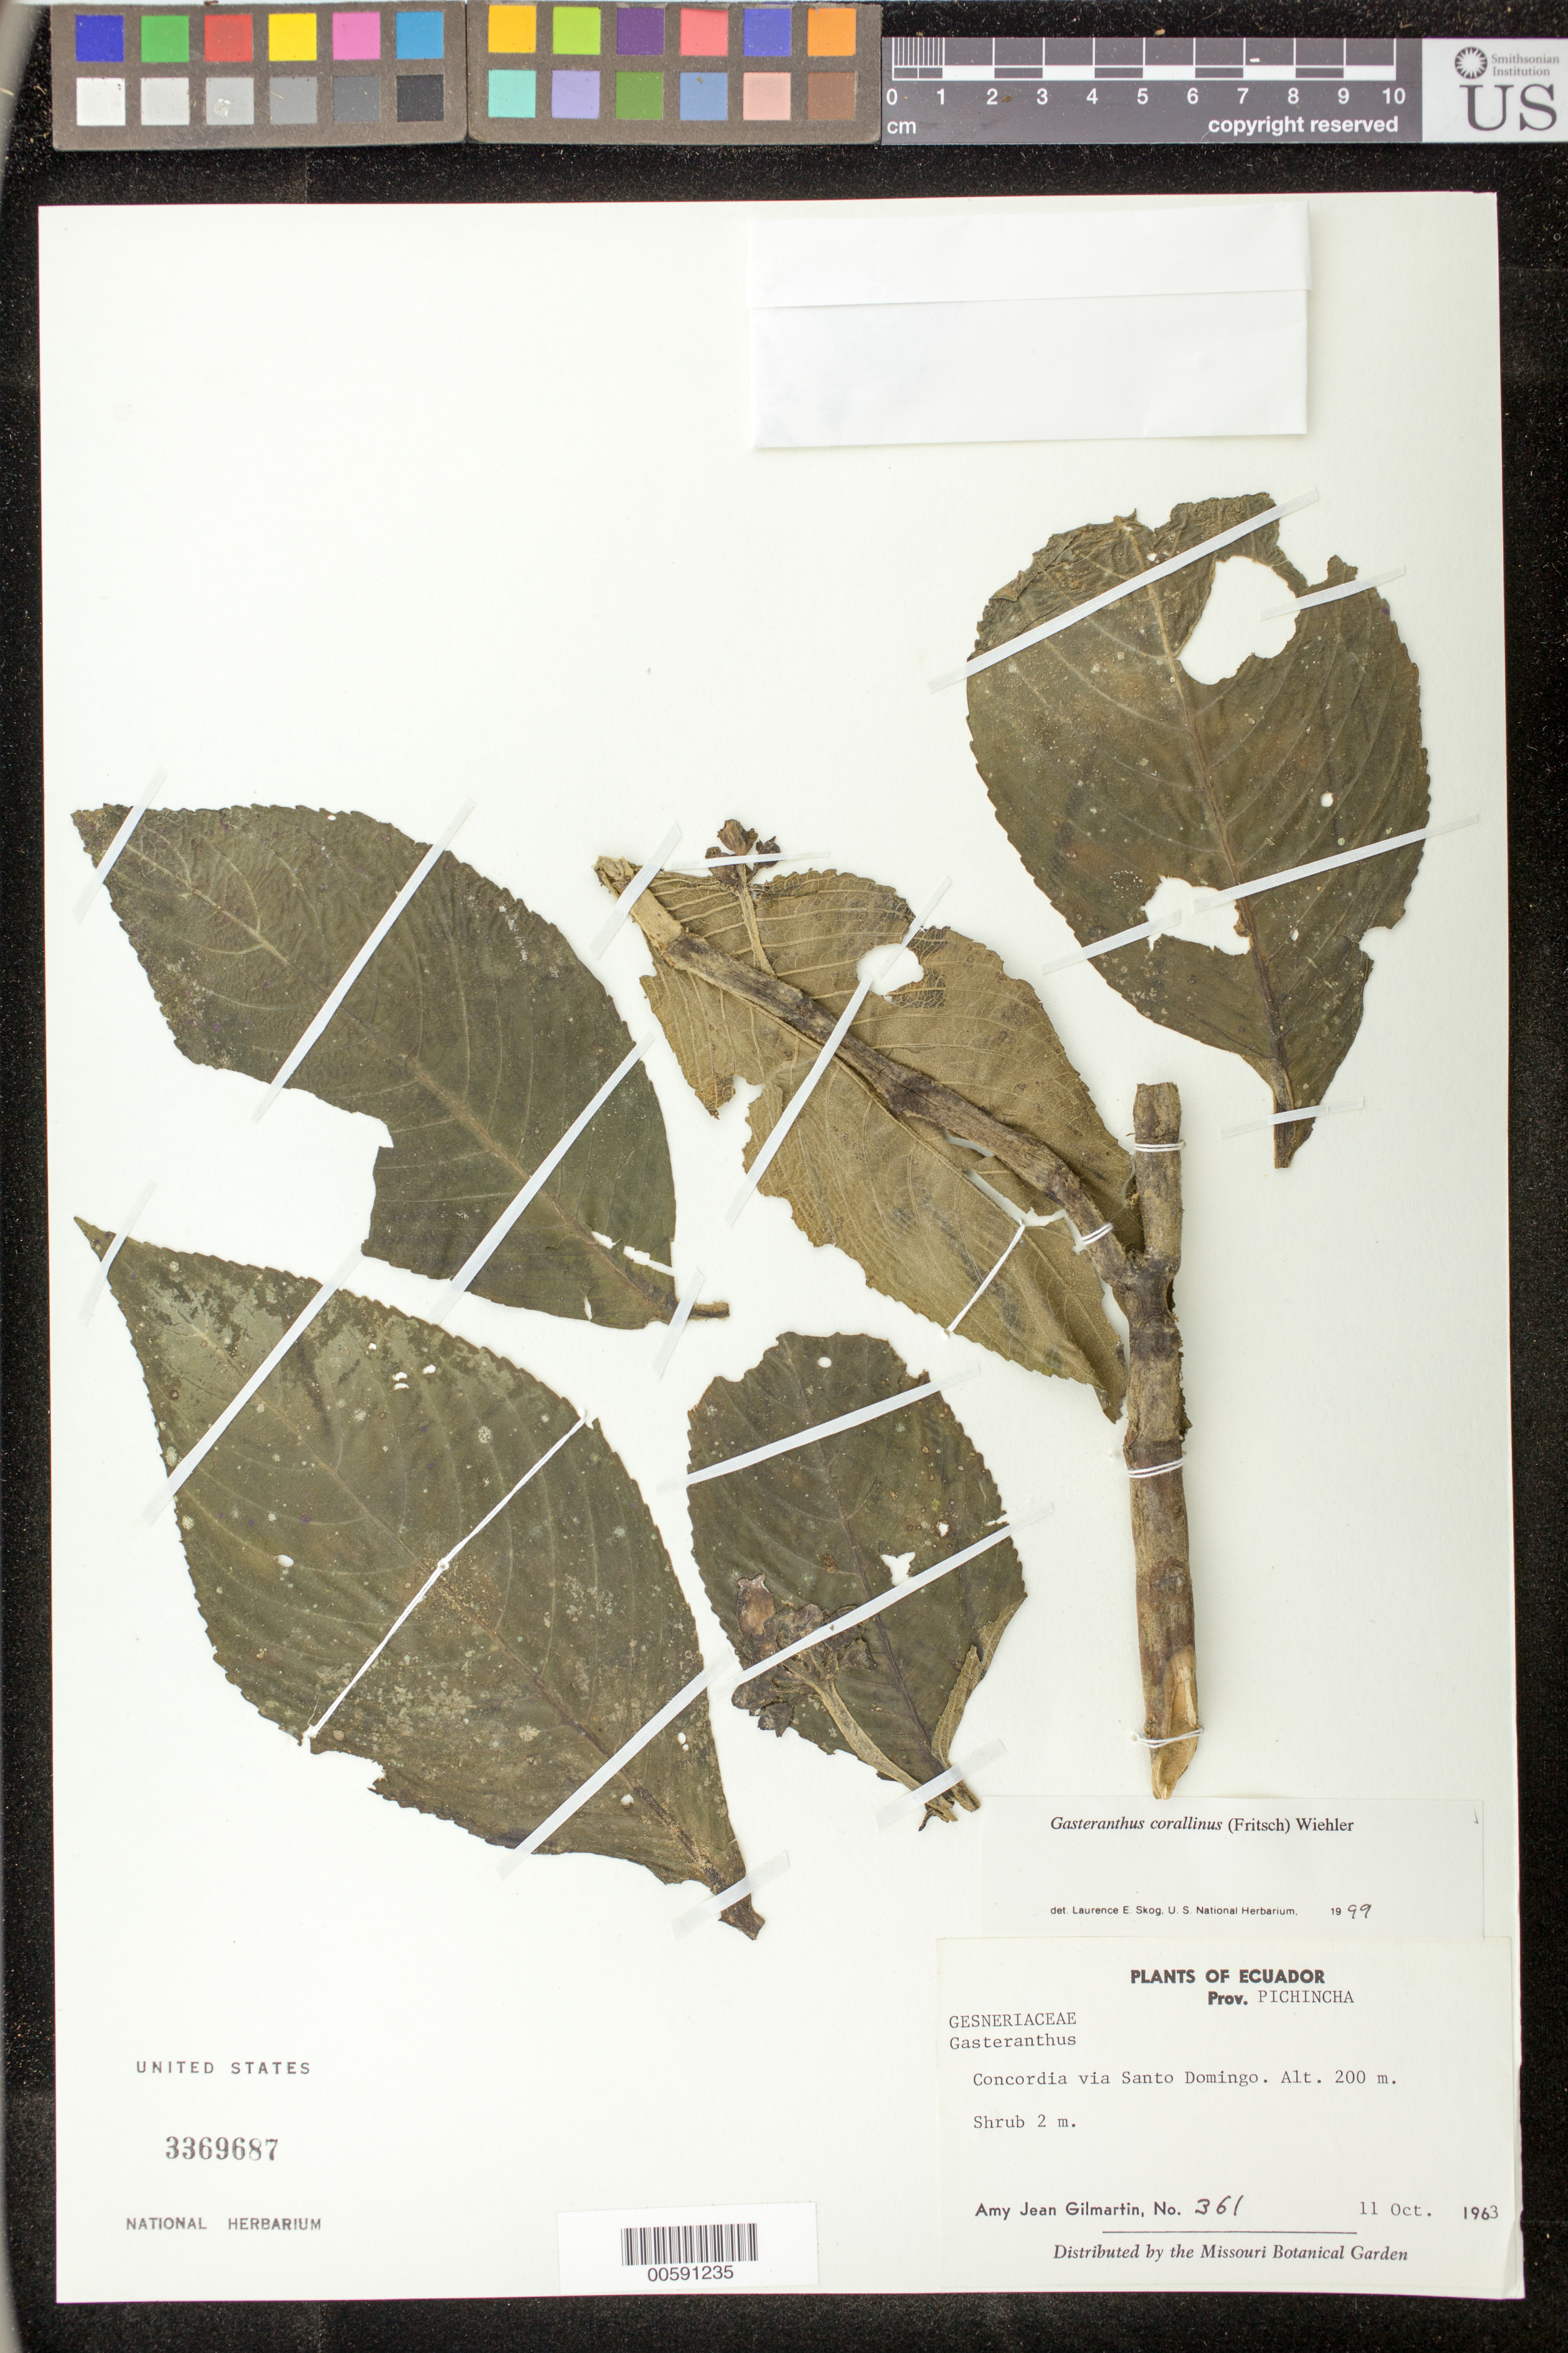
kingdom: Plantae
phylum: Tracheophyta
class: Magnoliopsida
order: Lamiales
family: Gesneriaceae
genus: Gasteranthus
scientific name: Gasteranthus corallinus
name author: (Fritsch) Wiehler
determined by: Skog, Laurence E.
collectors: A. J. Gilmartin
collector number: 361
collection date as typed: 11 Oct 1963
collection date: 1963-10-11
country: Ecuador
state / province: Pichincha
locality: Concordia via Santo Domingo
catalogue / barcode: US 3369687